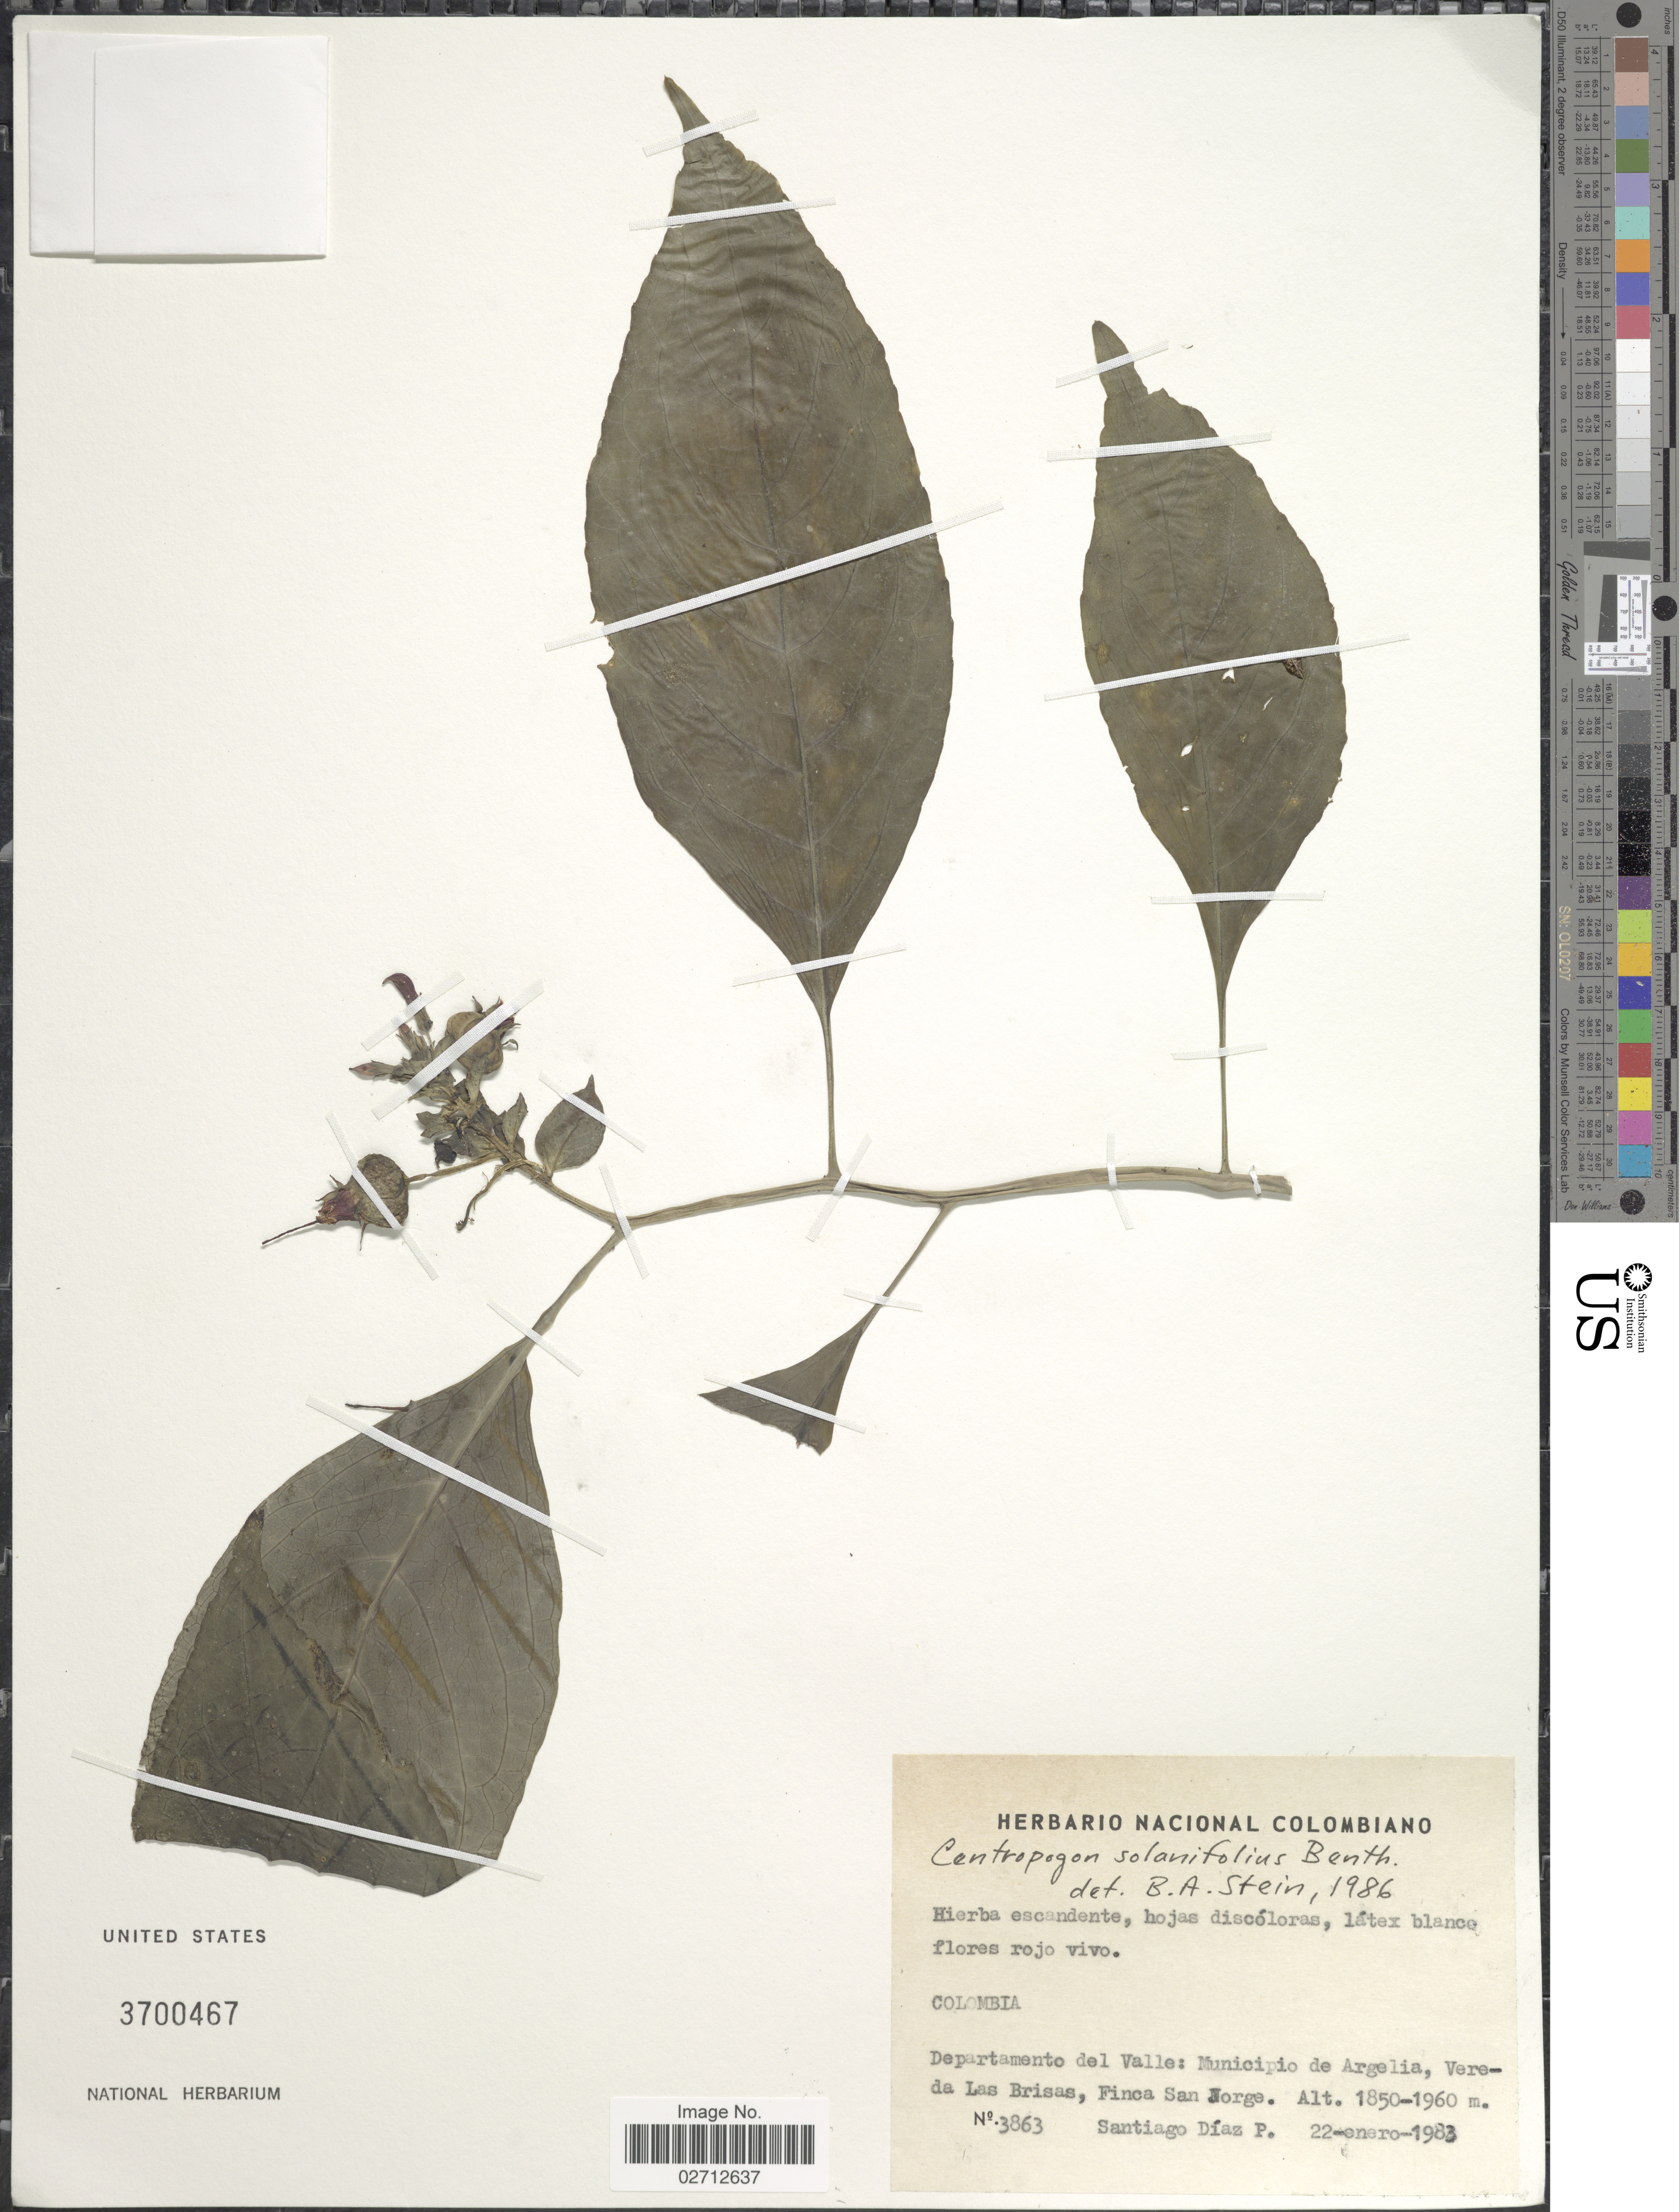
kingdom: Plantae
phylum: Tracheophyta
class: Magnoliopsida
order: Asterales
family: Campanulaceae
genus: Centropogon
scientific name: Centropogon solanifolius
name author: Benth.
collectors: S. Díaz Píedrahíta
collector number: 3863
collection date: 1983-01-22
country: Colombia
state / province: Valle del Cauca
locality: Departamento del valle: Municipio de Argelia, Vereda Las Brisas, Finca San Jorge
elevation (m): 1850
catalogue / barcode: US 3700467